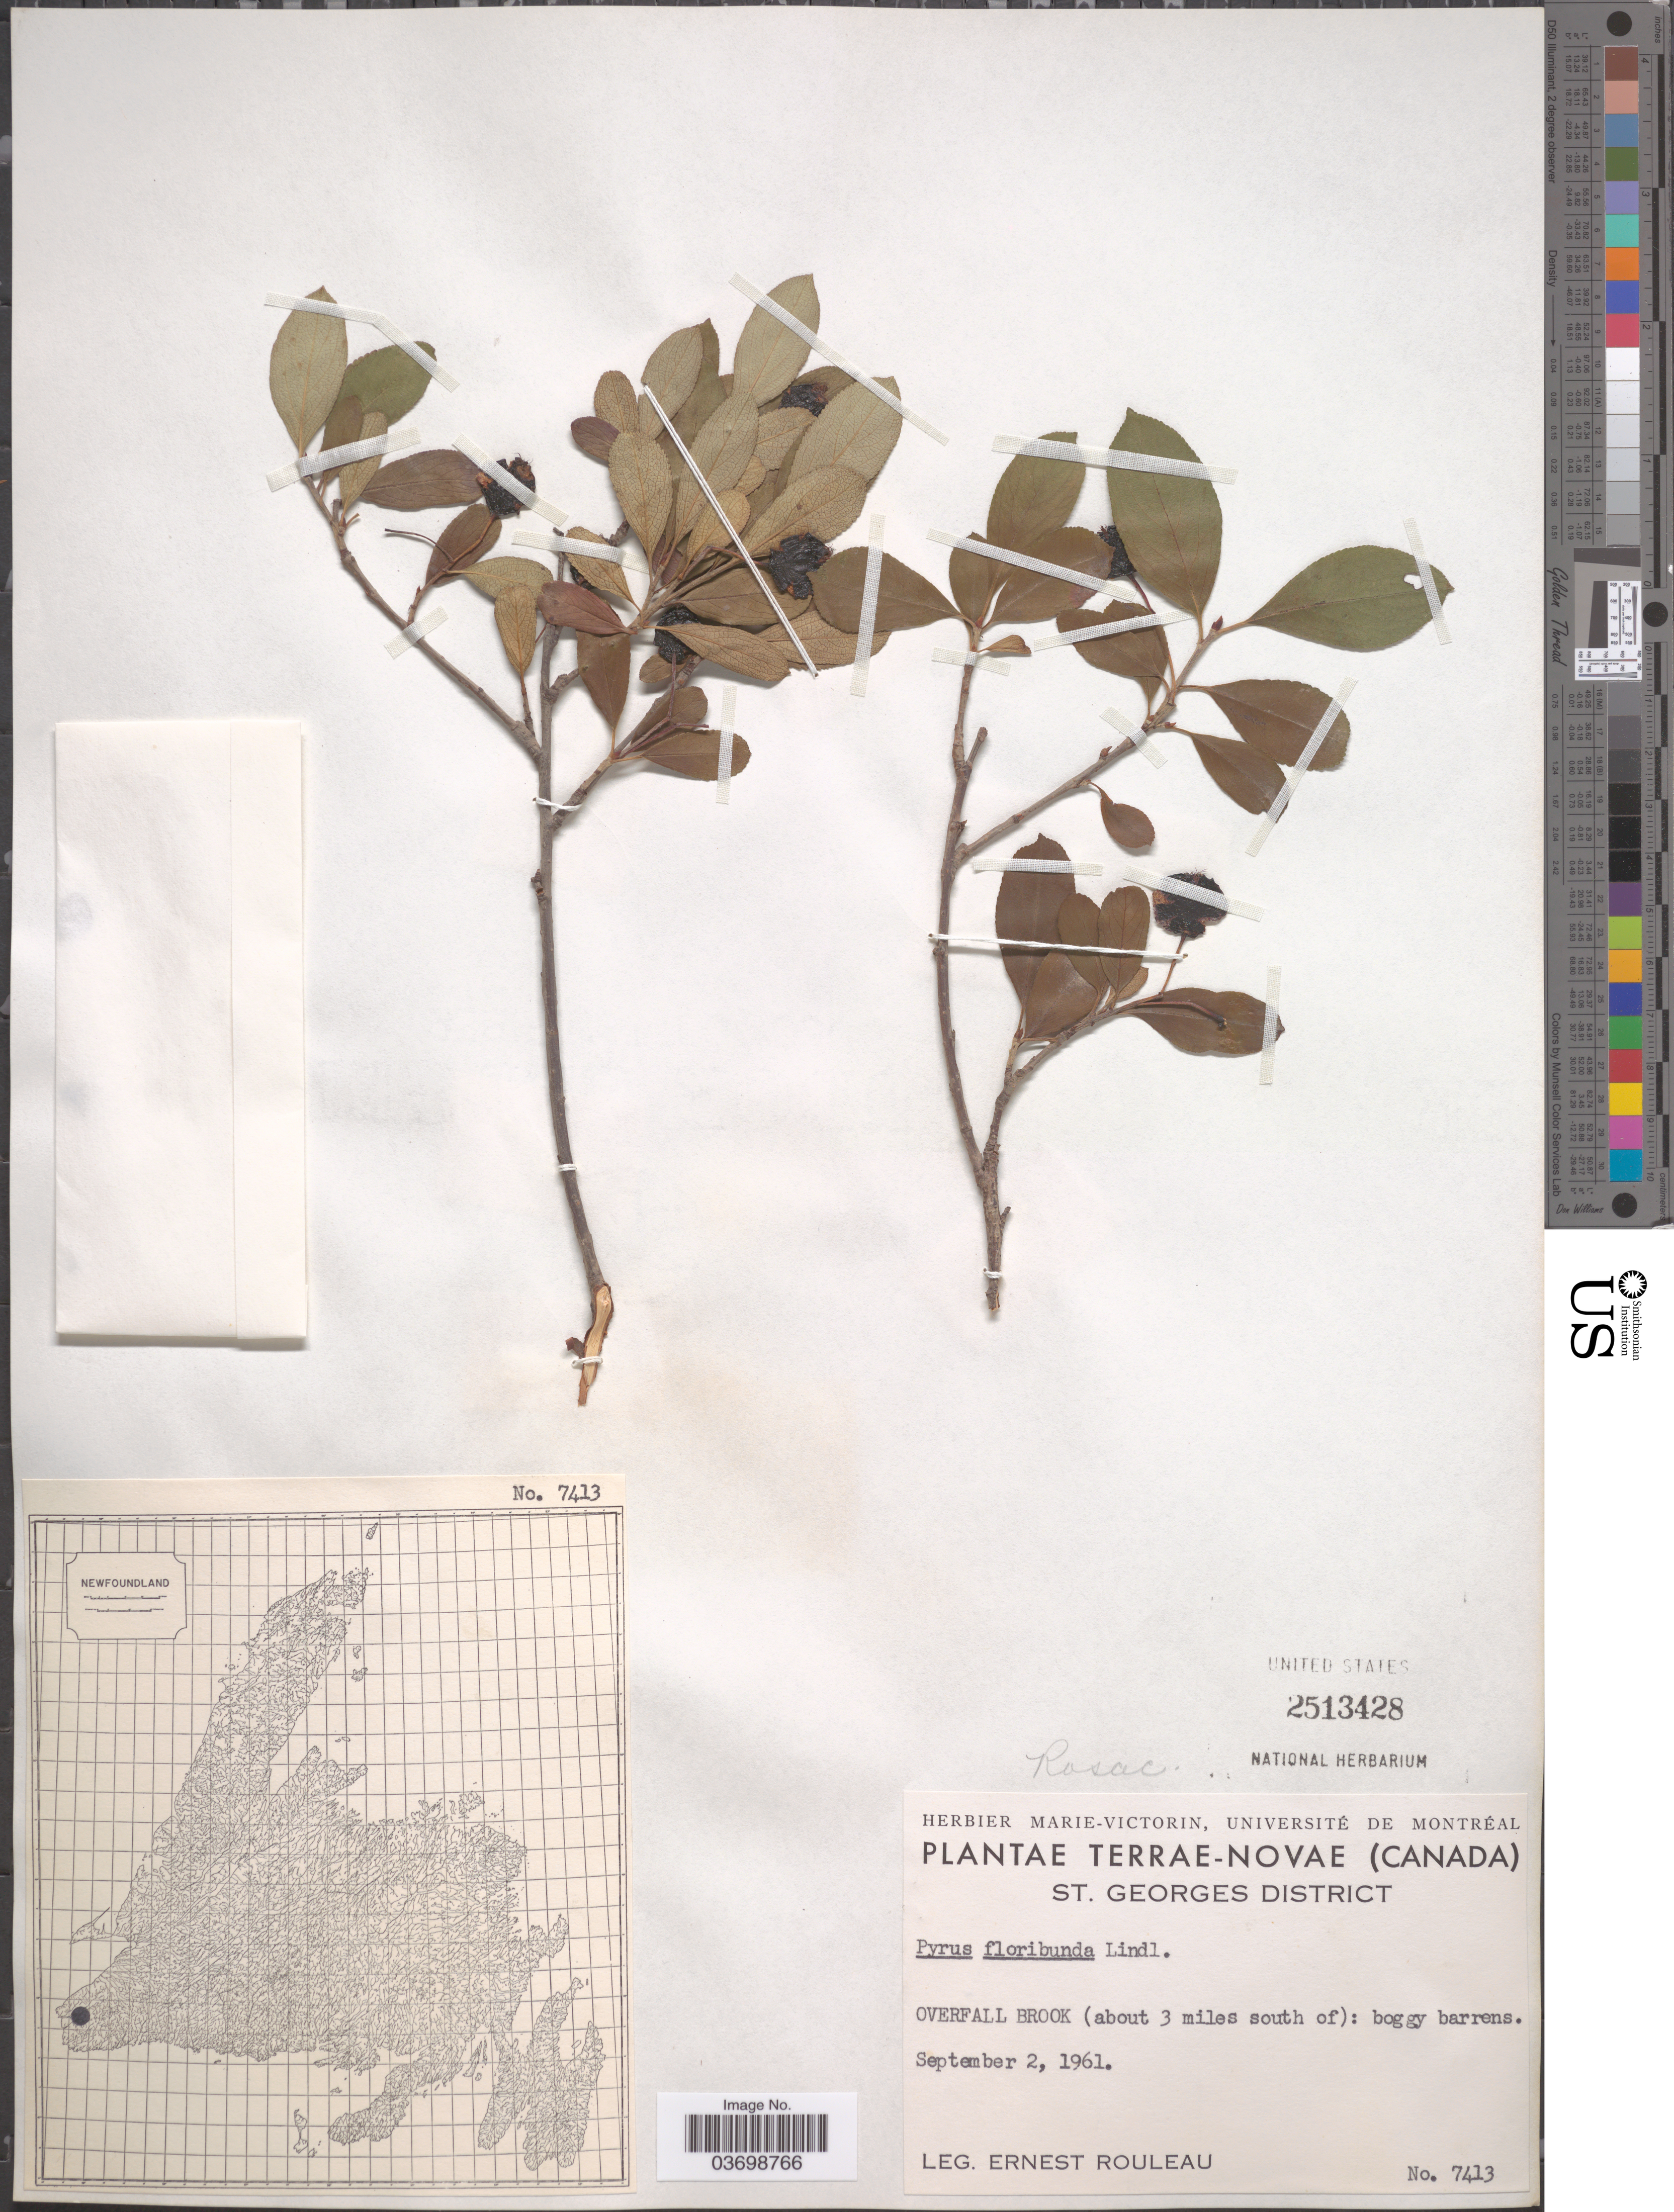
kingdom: Plantae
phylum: Tracheophyta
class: Magnoliopsida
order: Rosales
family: Rosaceae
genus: Aronia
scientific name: Aronia x prunifolia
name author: (Marshall) Rehder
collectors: E. Rouleau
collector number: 7413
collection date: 1961-09-02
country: Canada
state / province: Newfoundland and Labrador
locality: Terrae-Novae. St. Georges District. Overfall Brook (about 3 miles south of).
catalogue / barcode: US 2513428